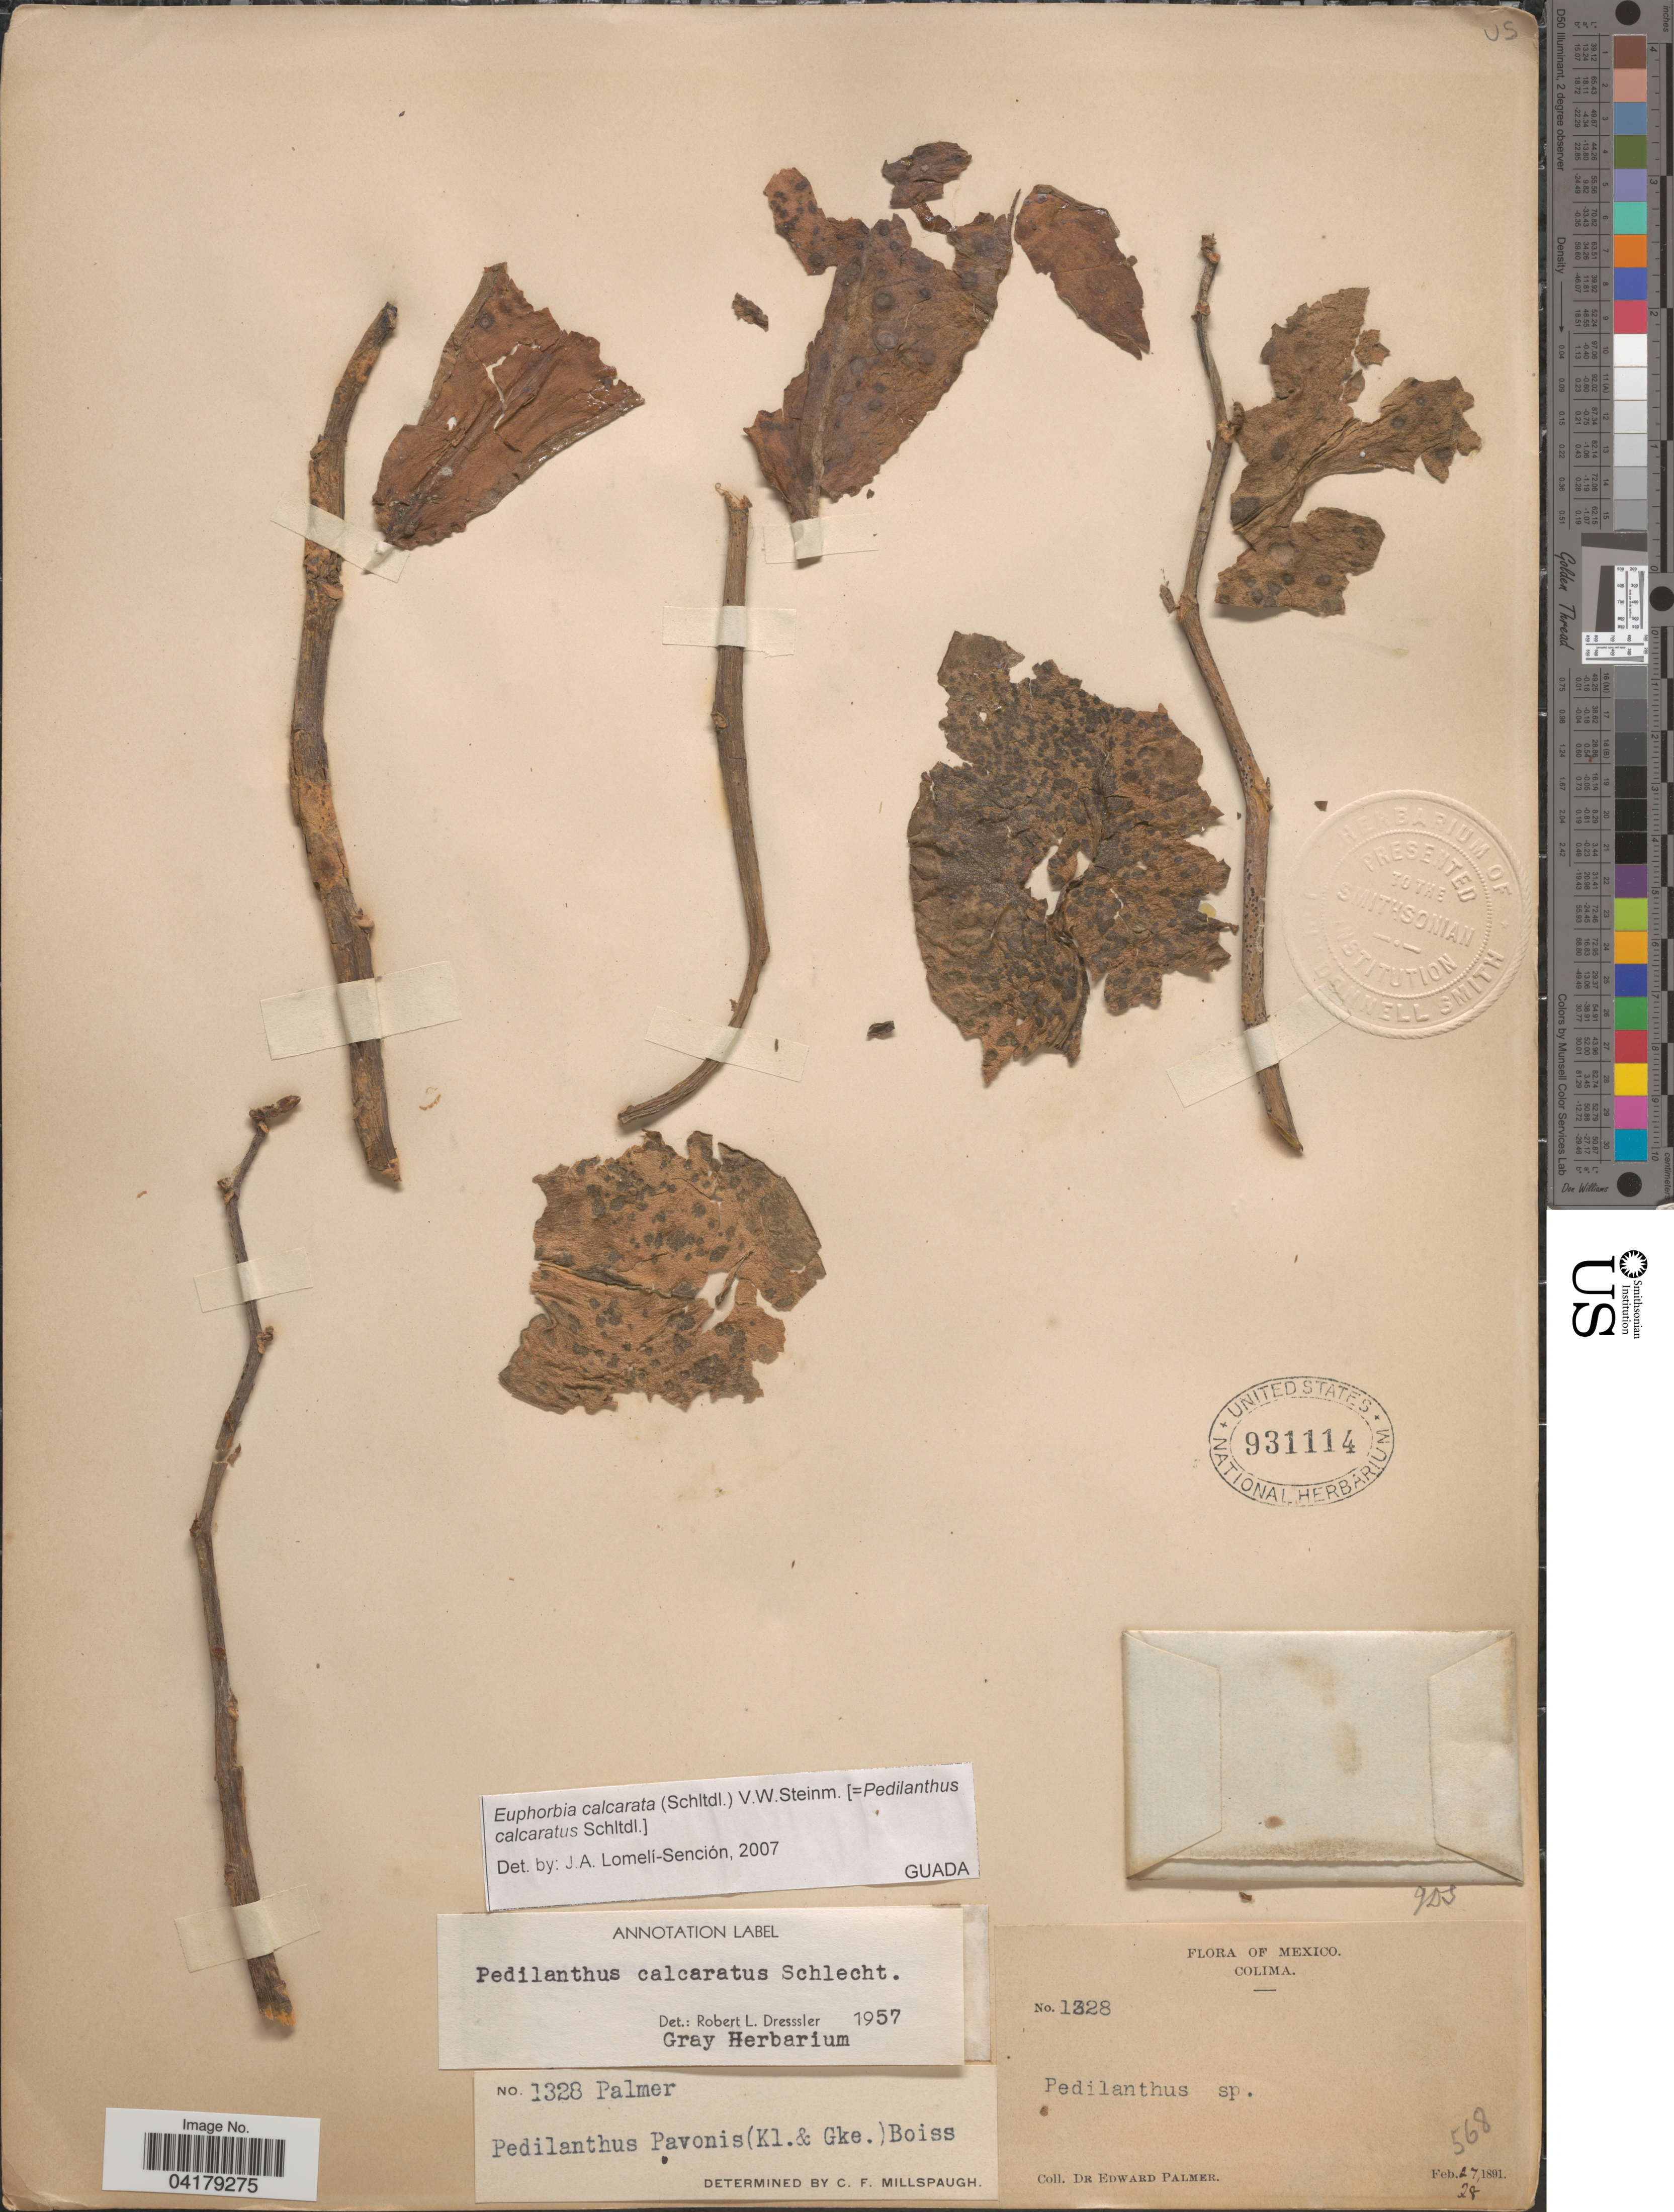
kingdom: Plantae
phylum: Tracheophyta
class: Magnoliopsida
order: Malpighiales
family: Euphorbiaceae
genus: Euphorbia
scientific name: Euphorbia calcarata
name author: (Schltdl.) V.W. Steinm.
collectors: E. Palmer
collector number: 1328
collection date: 1891-02-27/1891-02-28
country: Mexico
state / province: Colima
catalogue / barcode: US 931114